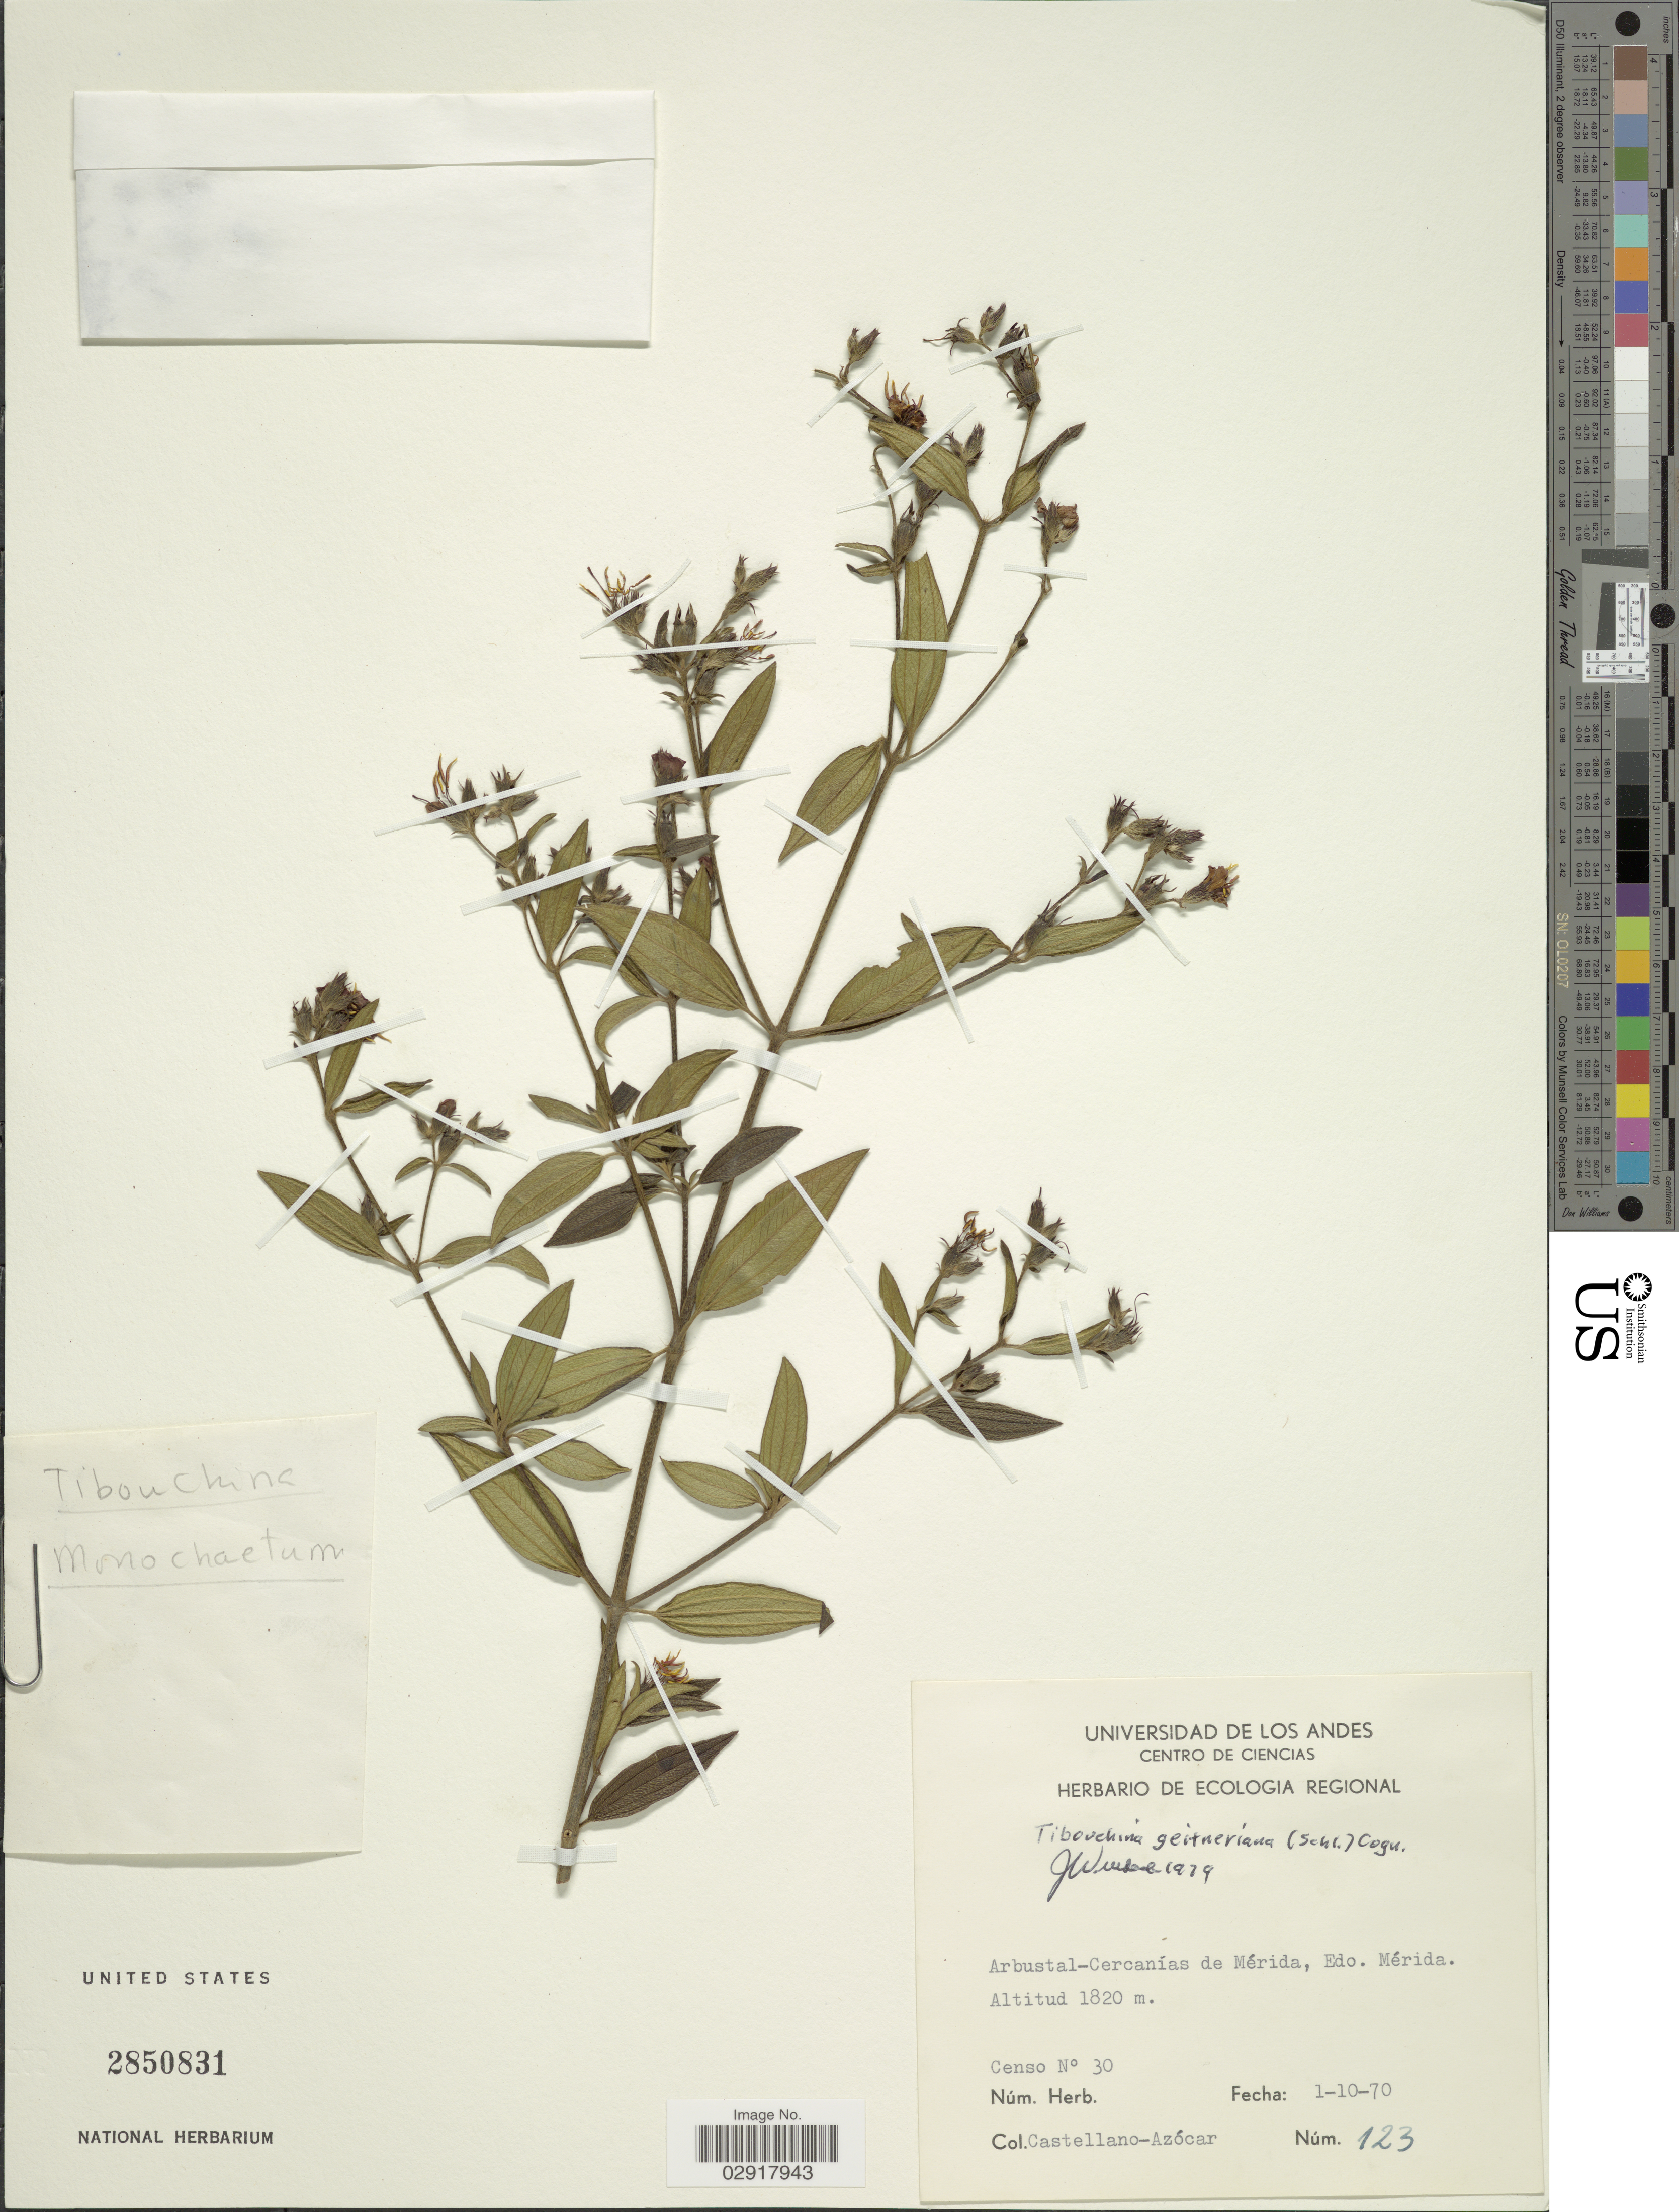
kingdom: Plantae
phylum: Tracheophyta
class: Magnoliopsida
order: Myrtales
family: Melastomataceae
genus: Chaetogastra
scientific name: Chaetogastra geitneriana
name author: Schltdl.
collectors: Castellano-Azócar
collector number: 123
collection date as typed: Transcribed d/m/y: 1/10/70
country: Venezuela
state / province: Mérida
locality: Arbustal-Cercanías de Mérida.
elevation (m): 1820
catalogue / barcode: US 2850831